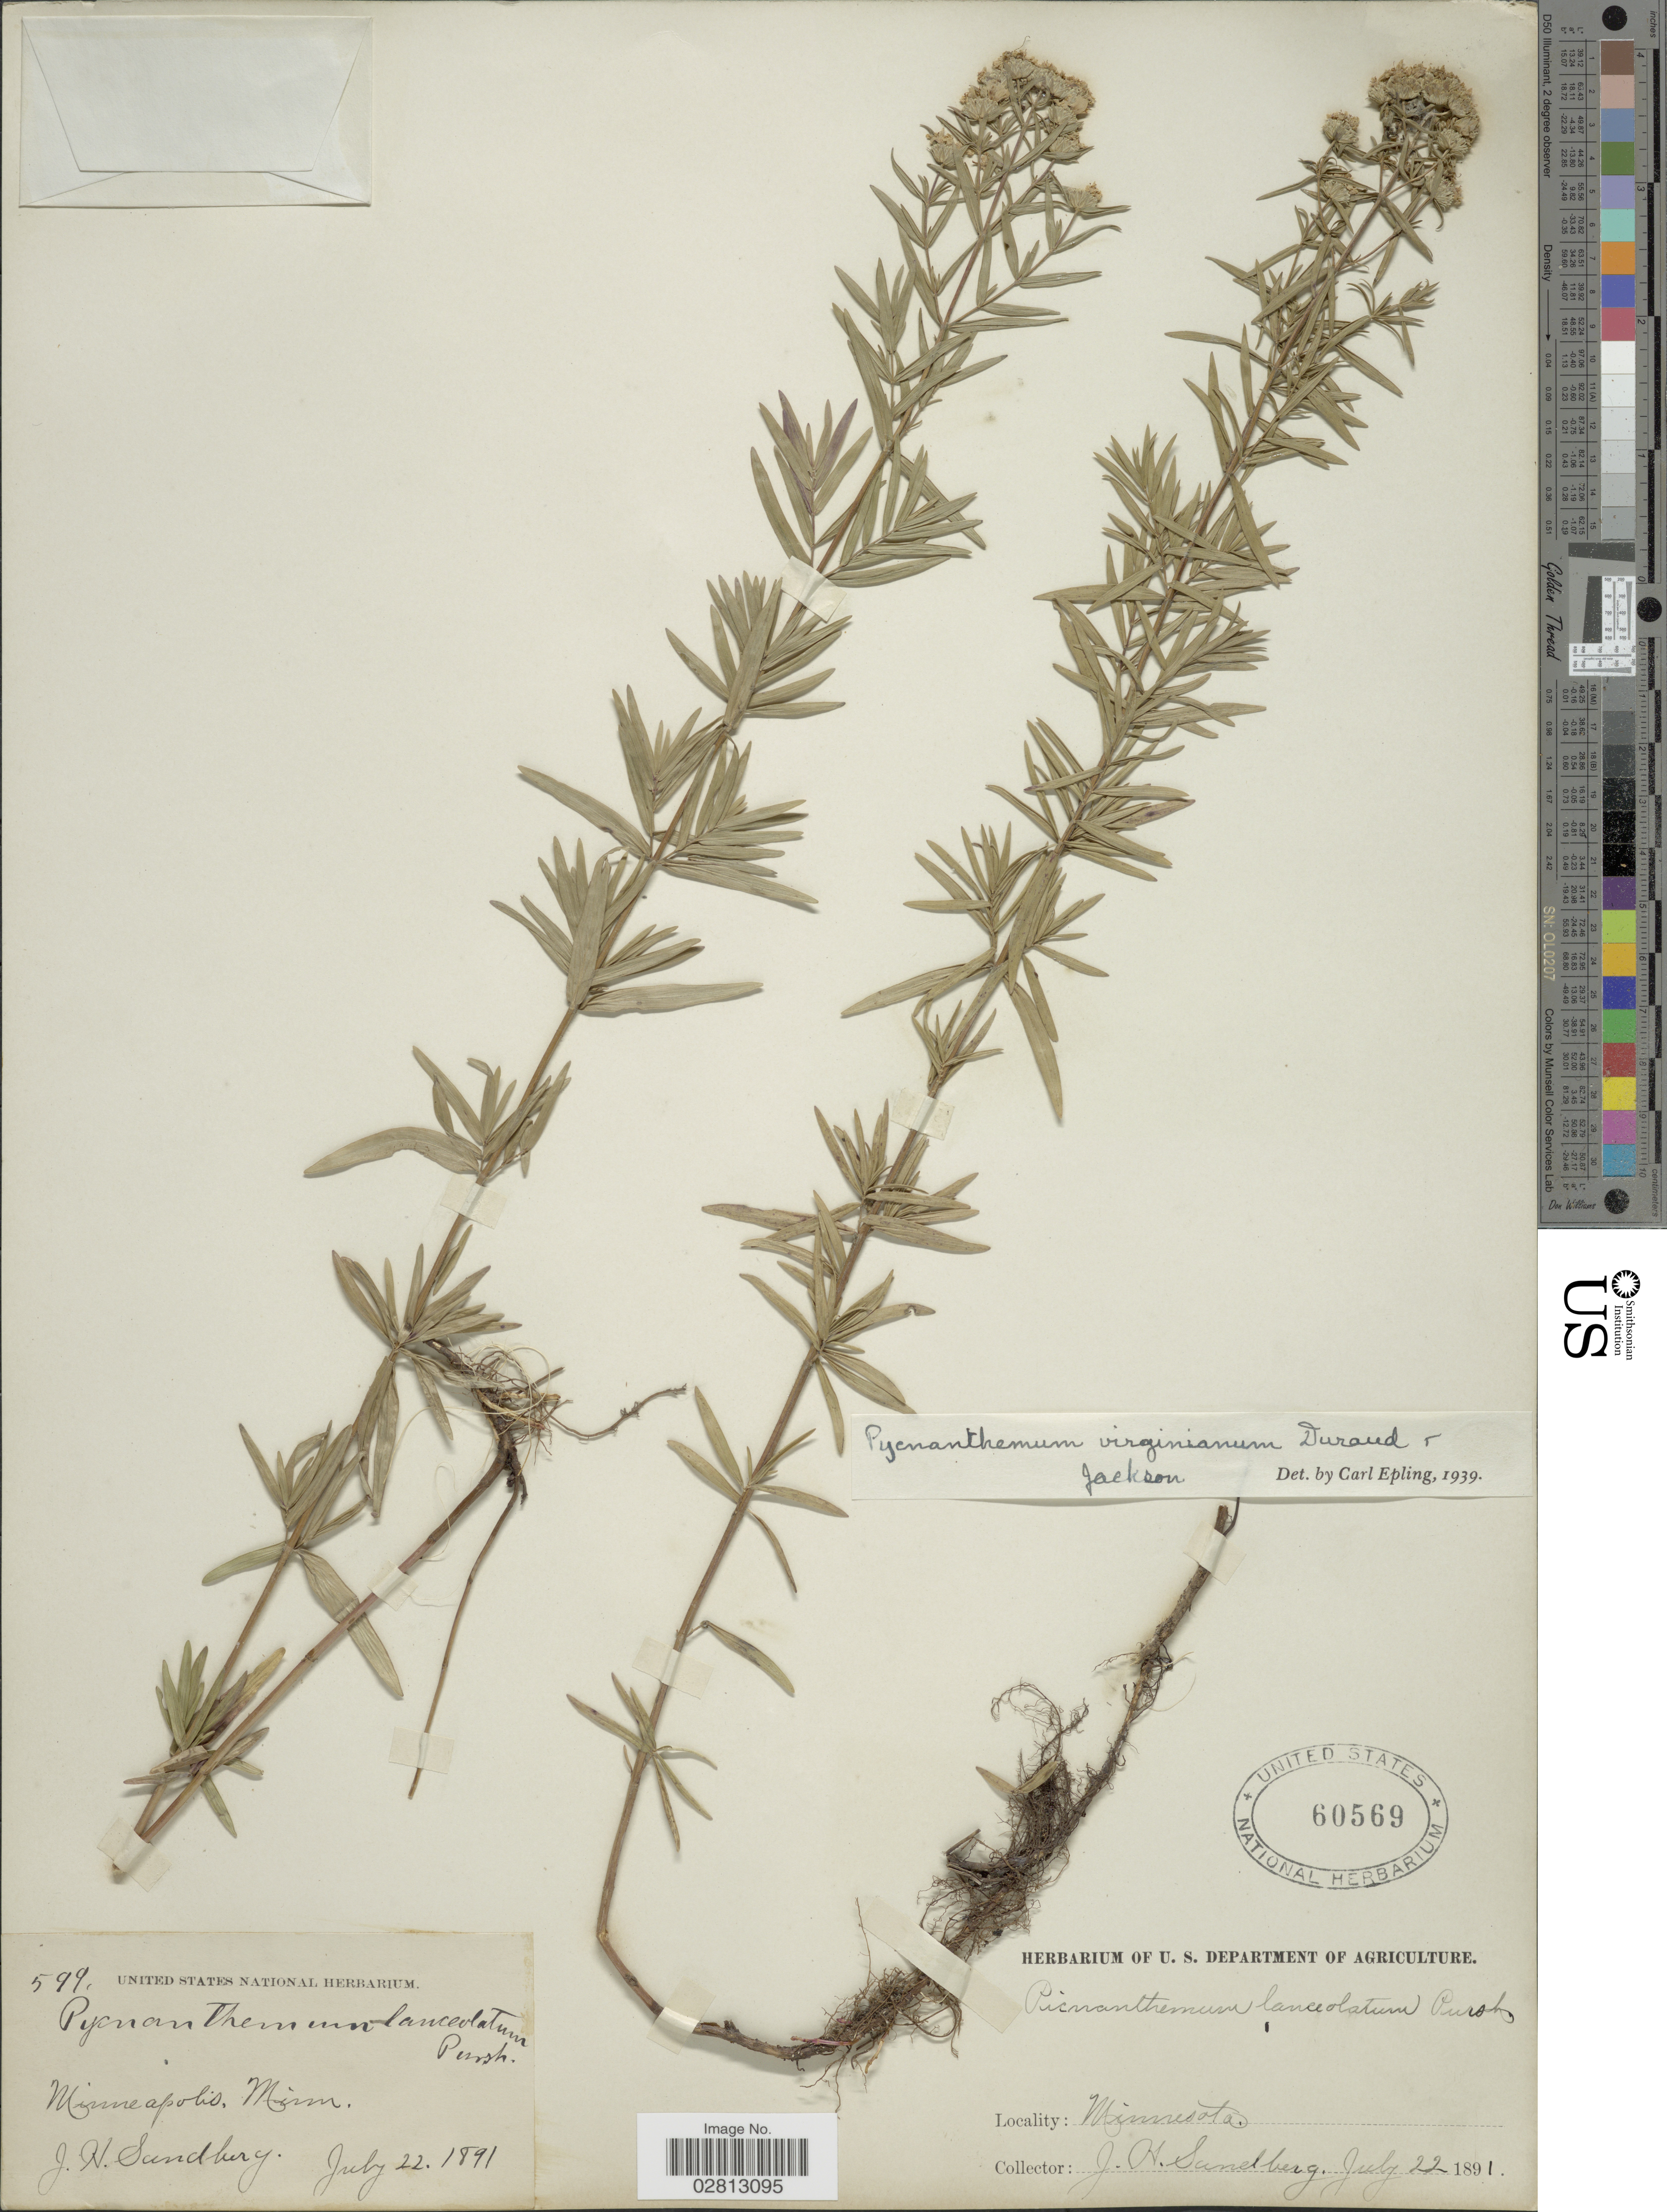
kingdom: Plantae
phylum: Tracheophyta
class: Magnoliopsida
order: Lamiales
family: Lamiaceae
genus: Pycnanthemum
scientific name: Pycnanthemum virginianum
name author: (L.) Durand & B.D. Jacks. ex B.L. Rob. & Fernald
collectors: J. H. Sandberg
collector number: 599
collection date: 1891-07-22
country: United States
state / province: Minnesota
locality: Minneapolis.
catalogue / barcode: US 60569